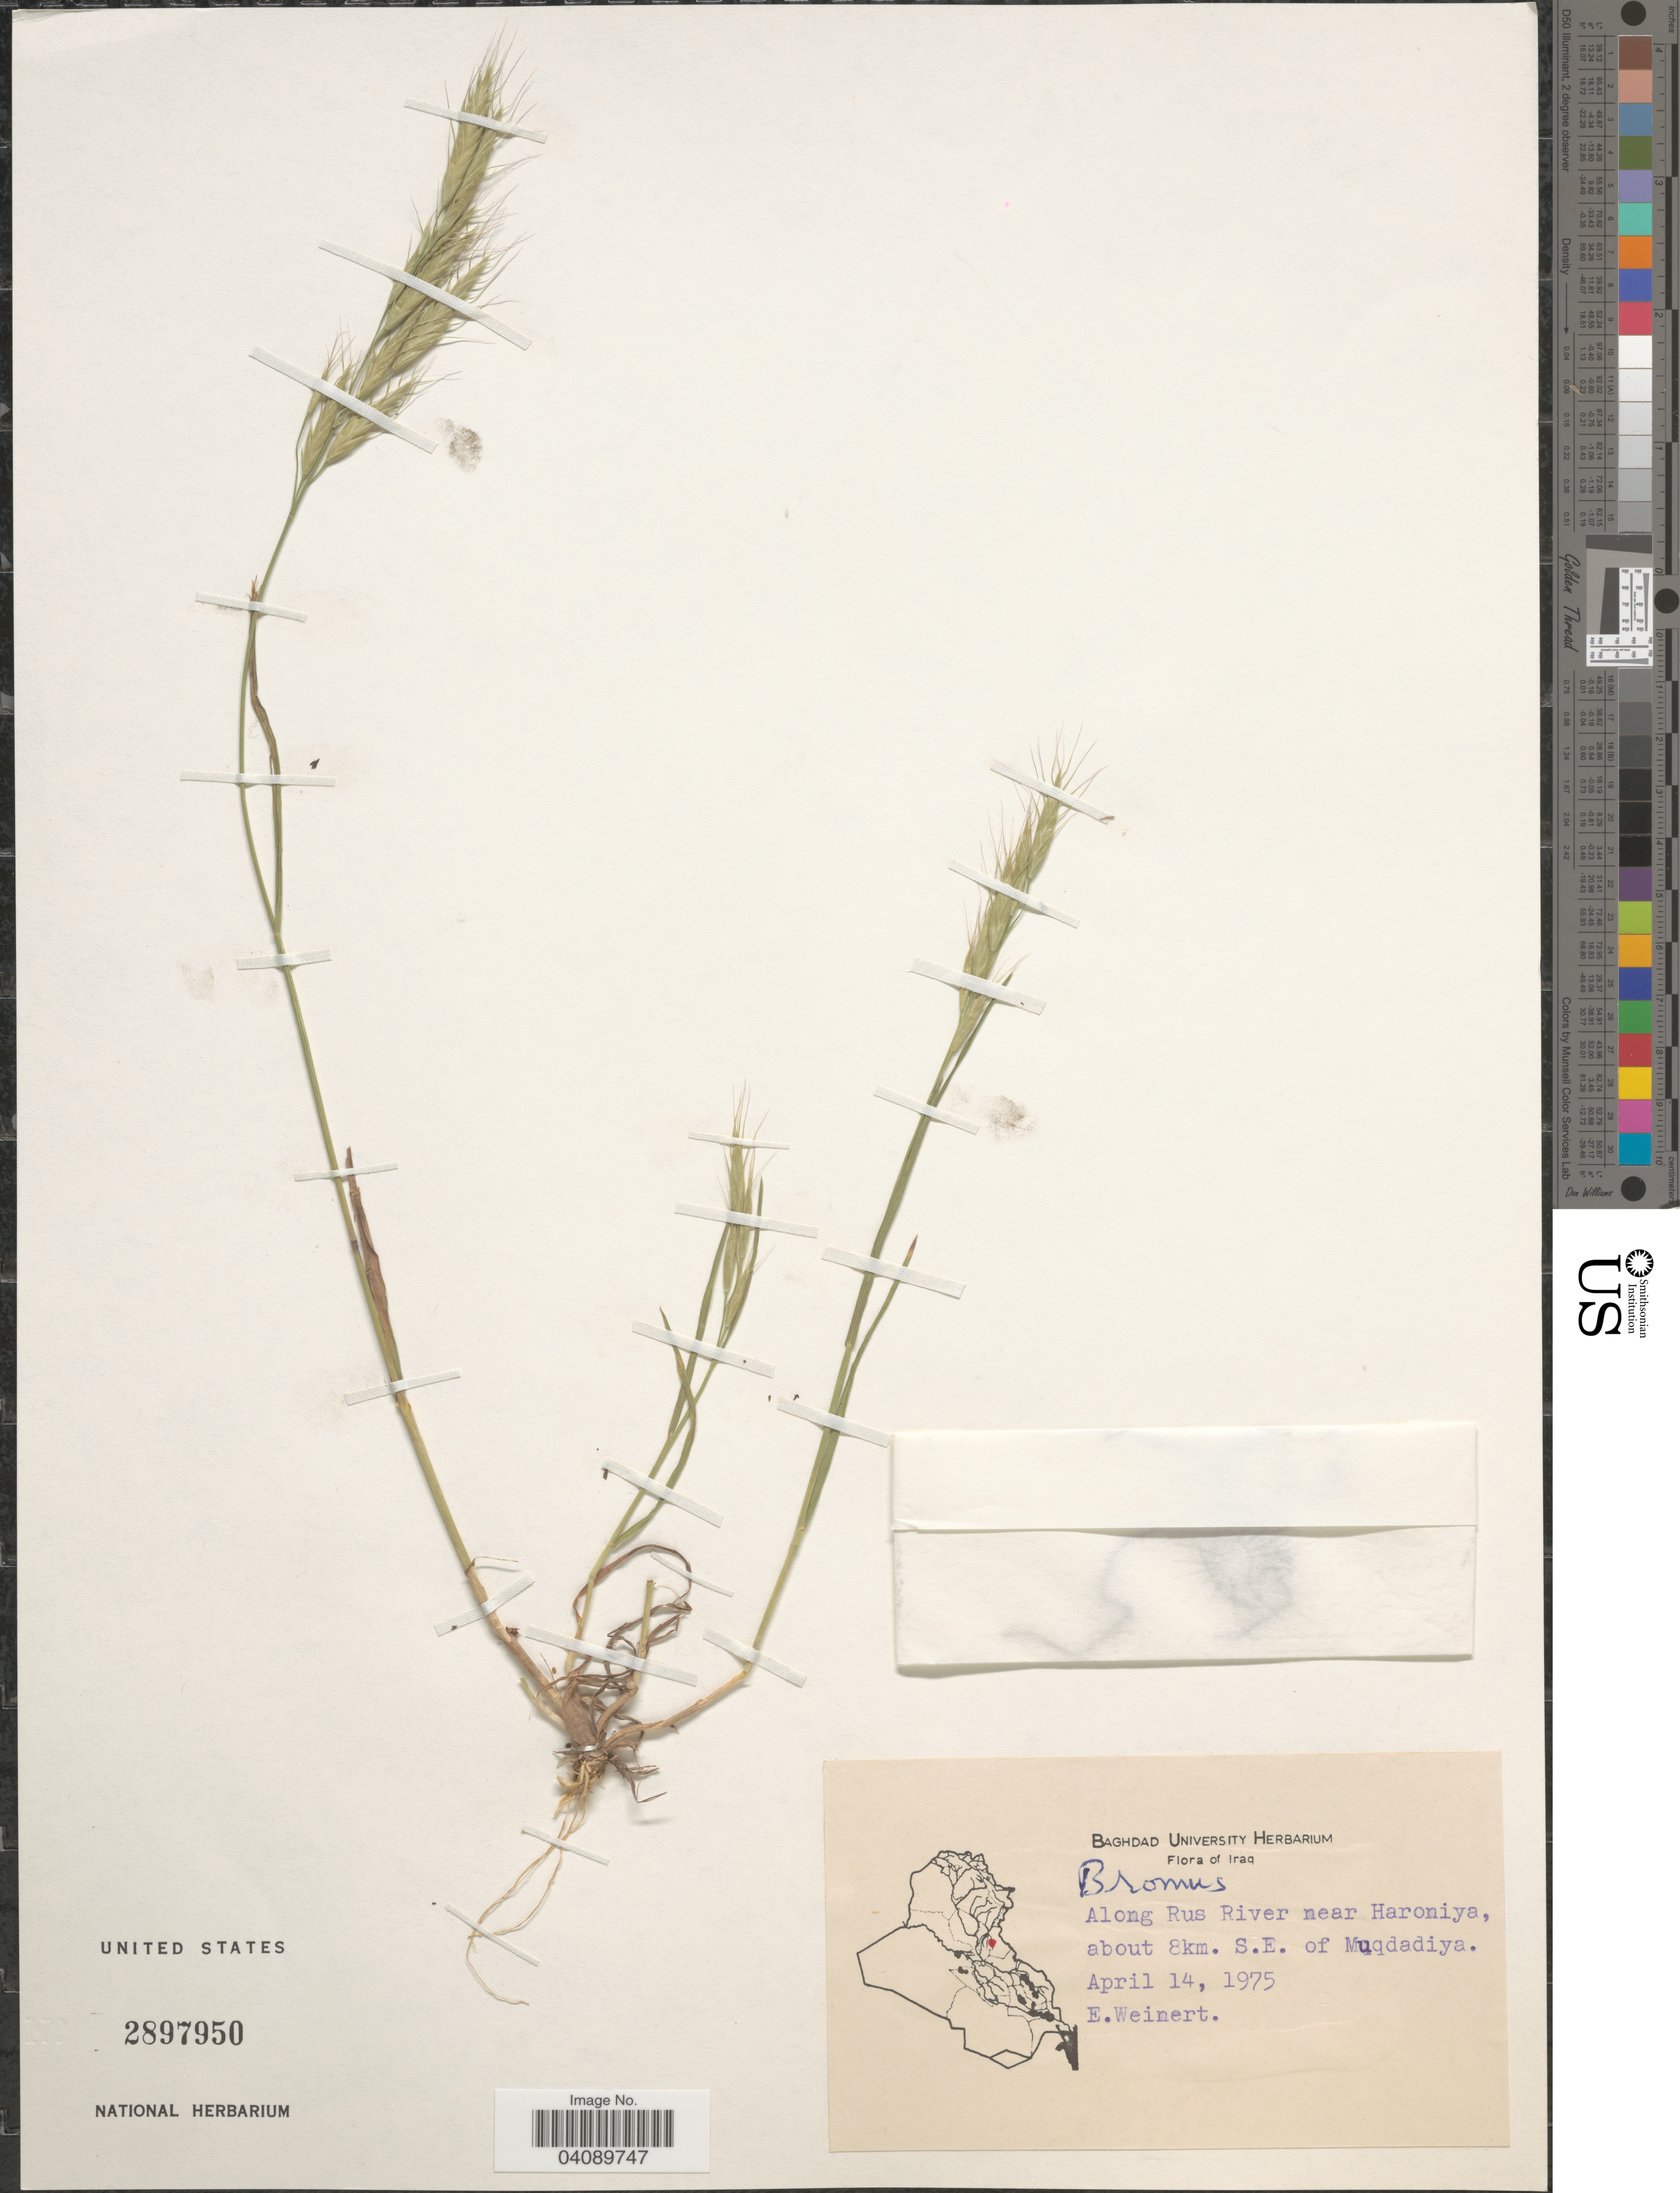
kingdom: Plantae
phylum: Tracheophyta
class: Liliopsida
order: Poales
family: Poaceae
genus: Bromus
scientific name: Bromus sp.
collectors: E. Weinert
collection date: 1975-04-14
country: Iraq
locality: Along Rus River near Haroniya, about 8km. S.E. of Muqdadiya.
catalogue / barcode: US 2897950